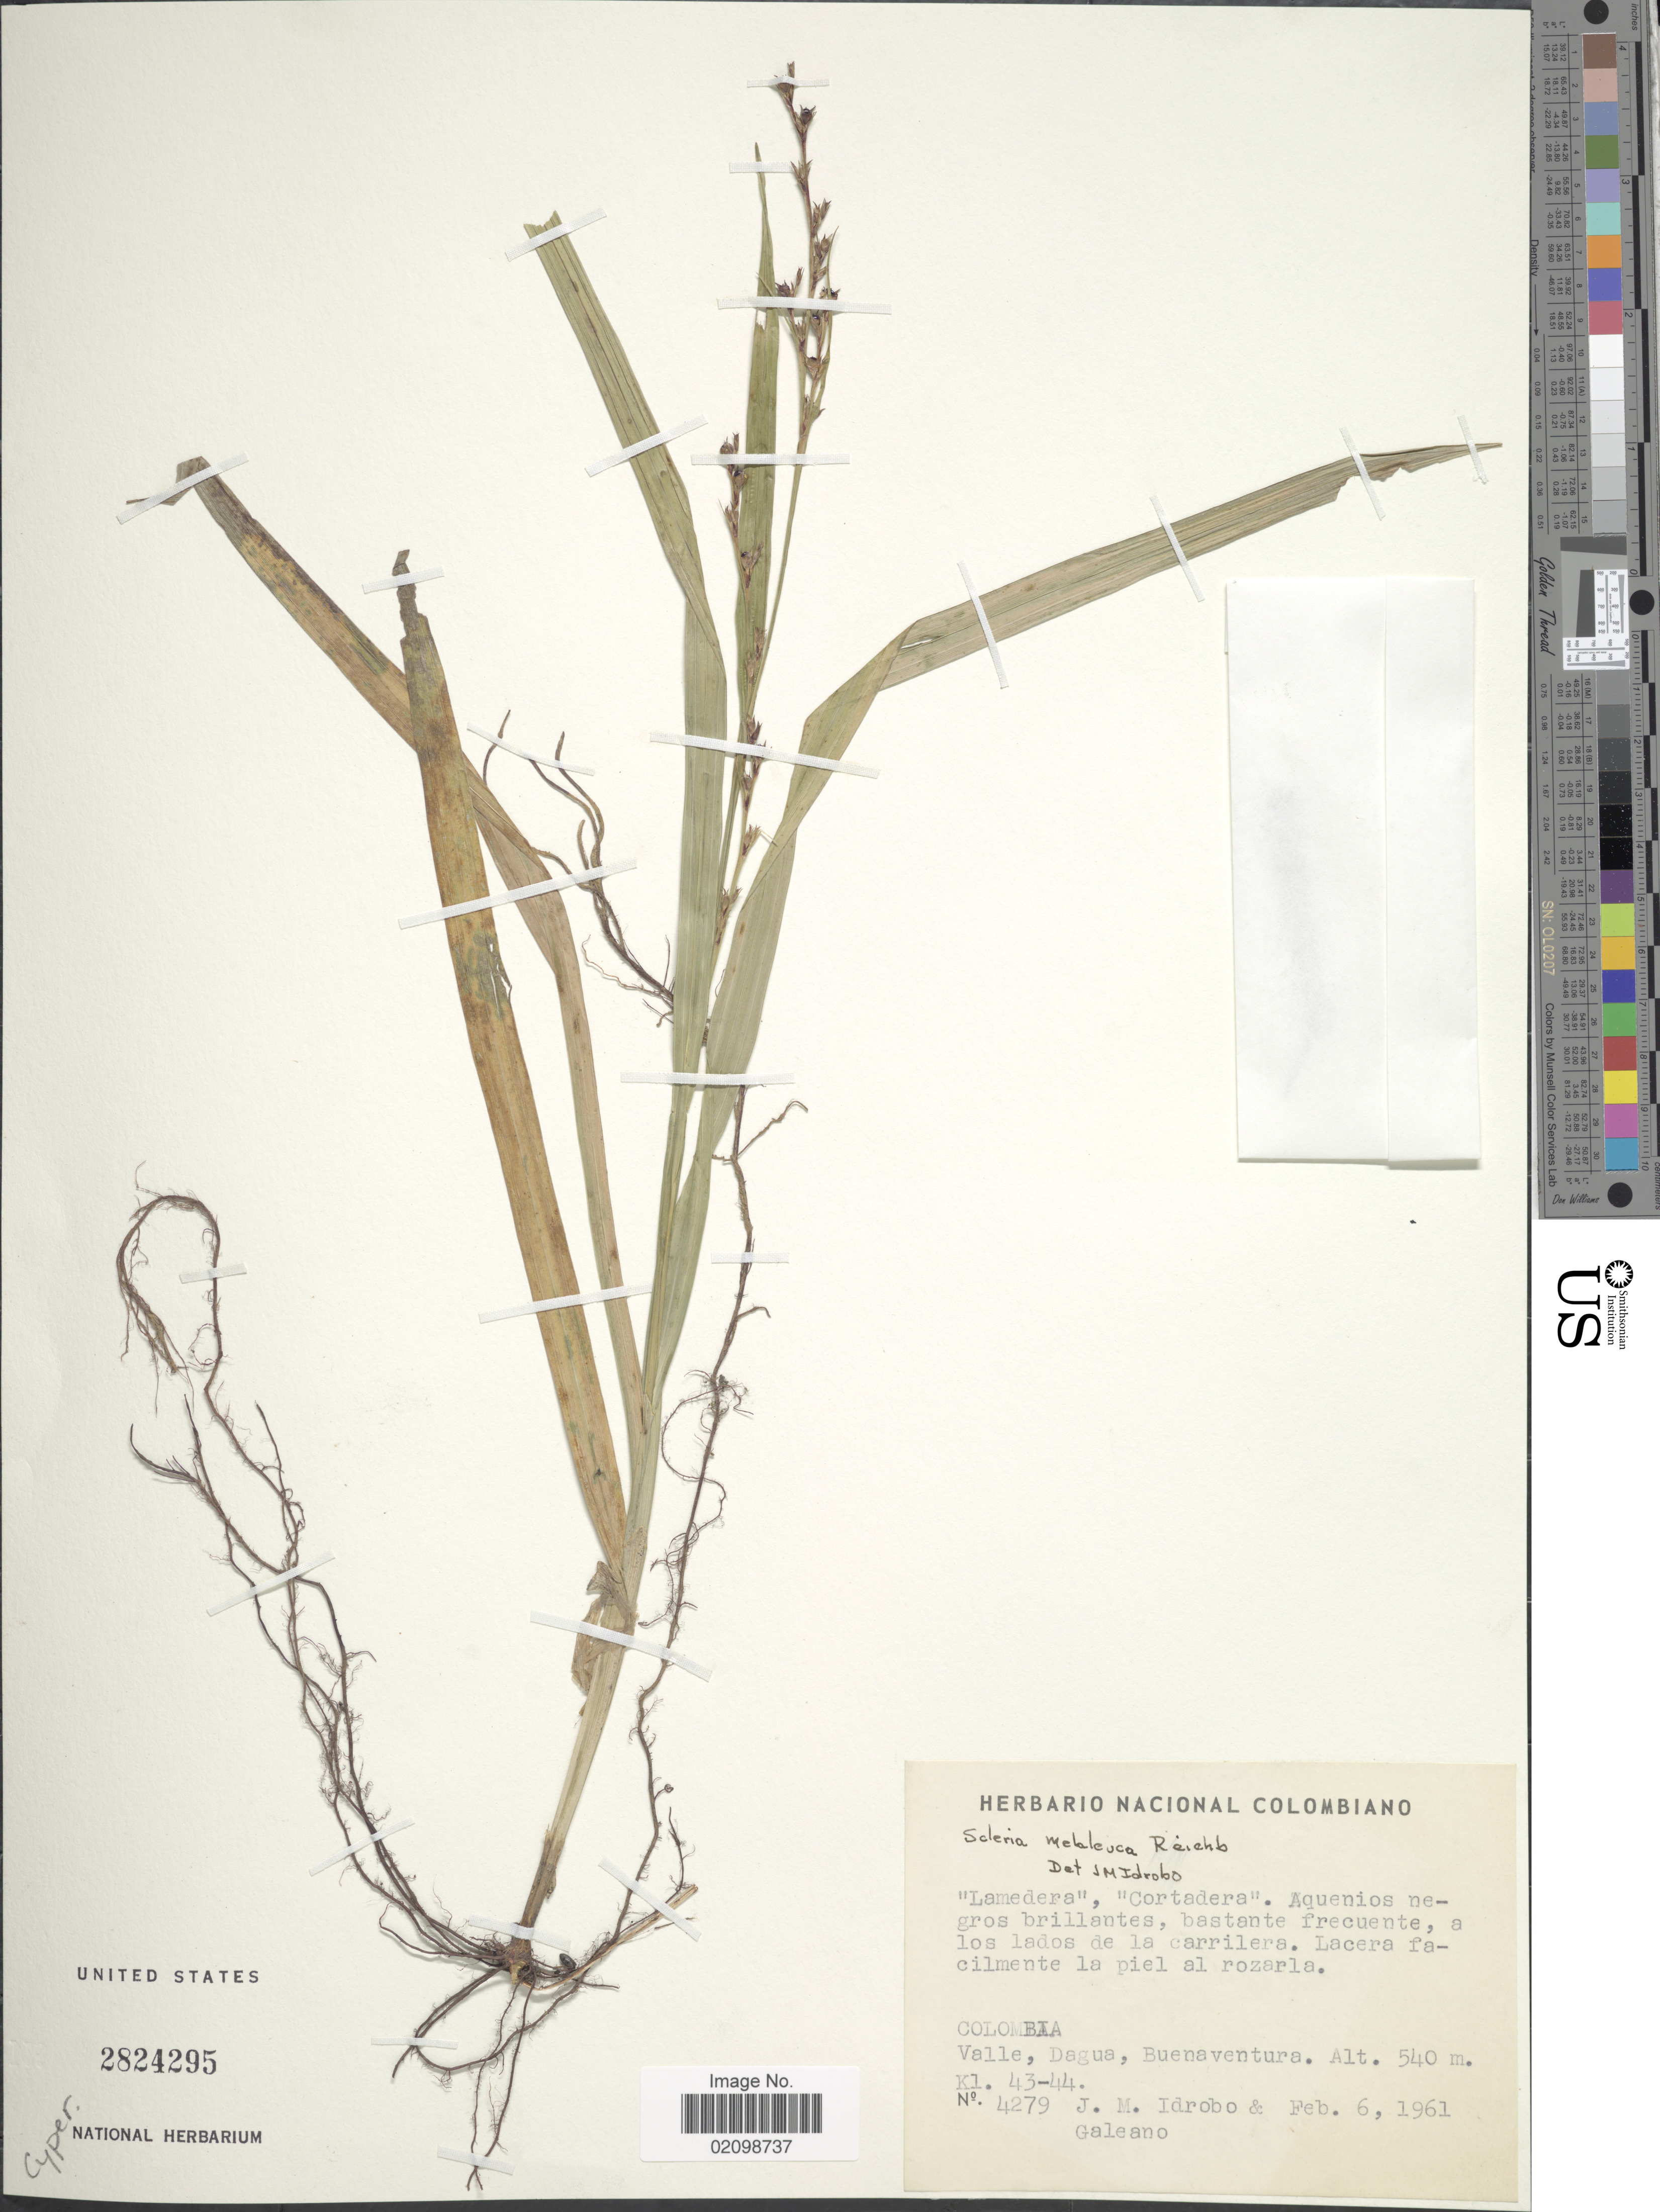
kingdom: Plantae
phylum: Tracheophyta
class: Liliopsida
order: Poales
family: Cyperaceae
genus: Scleria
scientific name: Scleria gaertneri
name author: Raddi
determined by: Strong, Mark T., (BOT), Smithsonian Institution - National Museum of Natural History (UNITED STATES)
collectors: J. M. Idrobo & -. Galeano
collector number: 4279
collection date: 1961-02-06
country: Colombia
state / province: Valle del Cauca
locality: Valle, Dagua, Buenaventura. Kl. 43-44.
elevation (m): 540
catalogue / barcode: US 2824295